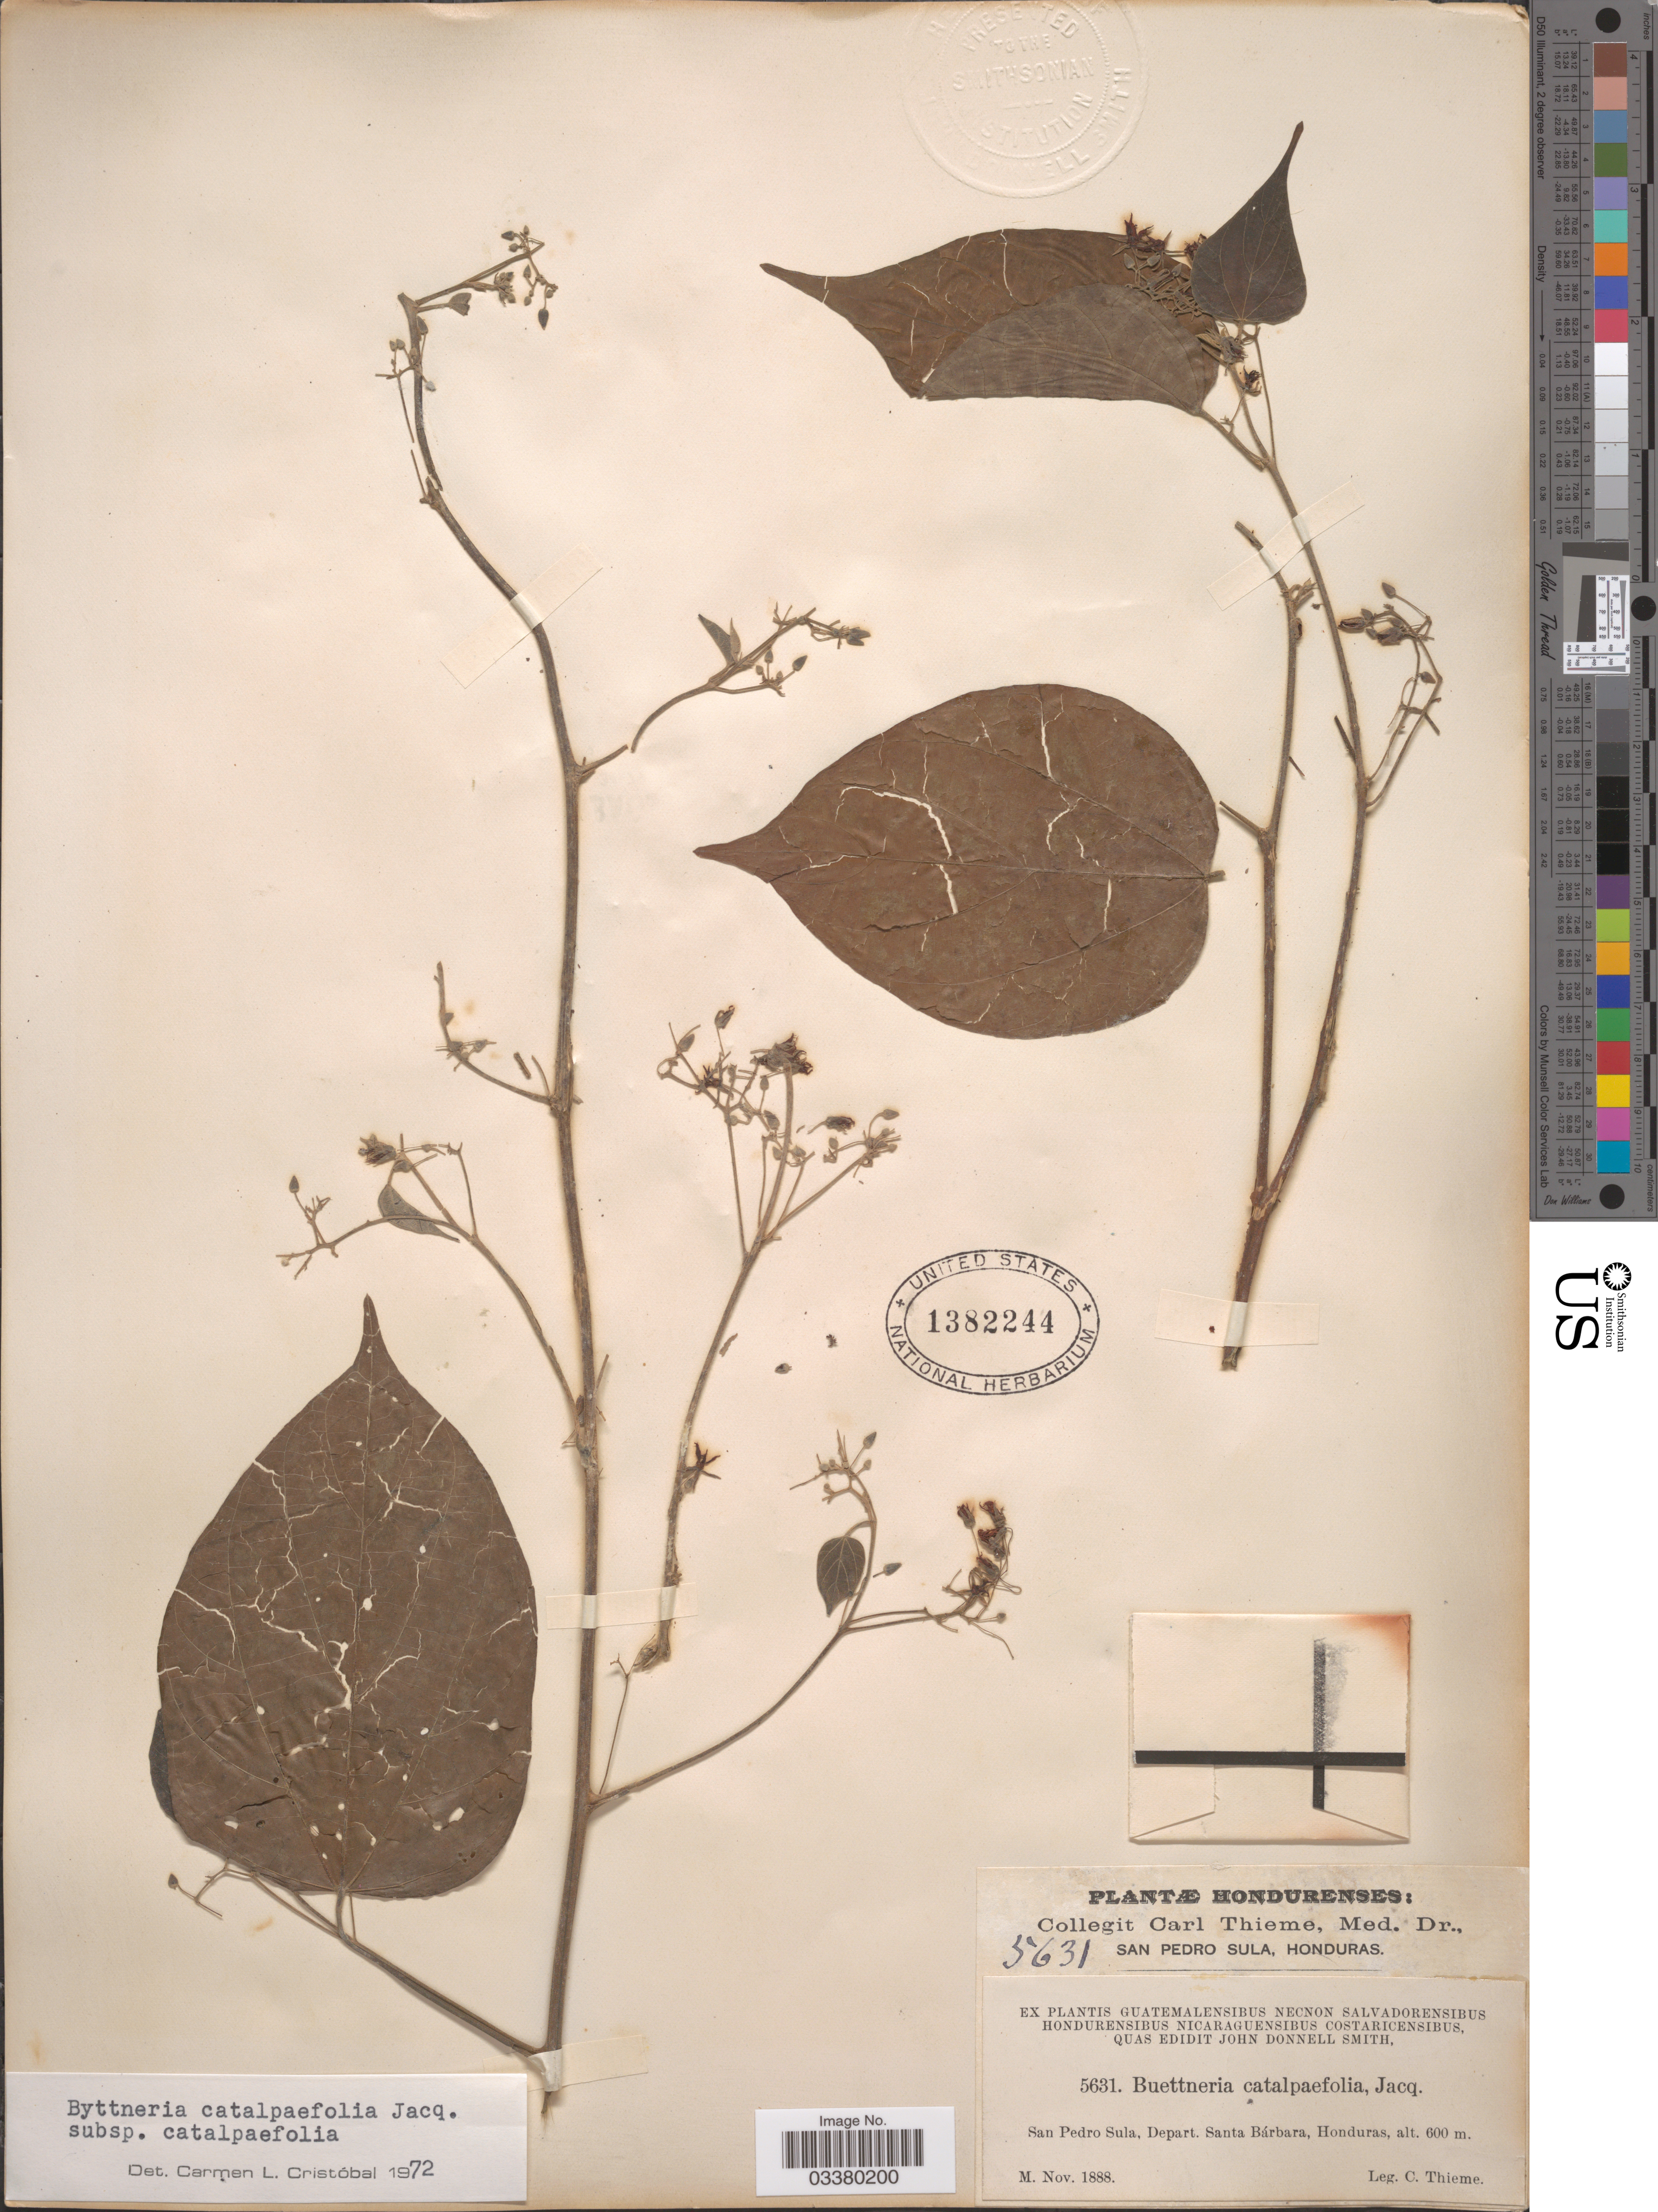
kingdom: Plantae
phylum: Tracheophyta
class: Magnoliopsida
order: Malvales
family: Malvaceae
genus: Byttneria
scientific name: Byttneria catalpifolia subsp. catalpifolia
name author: Jacq.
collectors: C. Thieme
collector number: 5631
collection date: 1888-11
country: Honduras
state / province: Santa Bárbara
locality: San Pedro Sula, Depart. Santa Bárbara, Honduras.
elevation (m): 600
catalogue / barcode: US 1382244